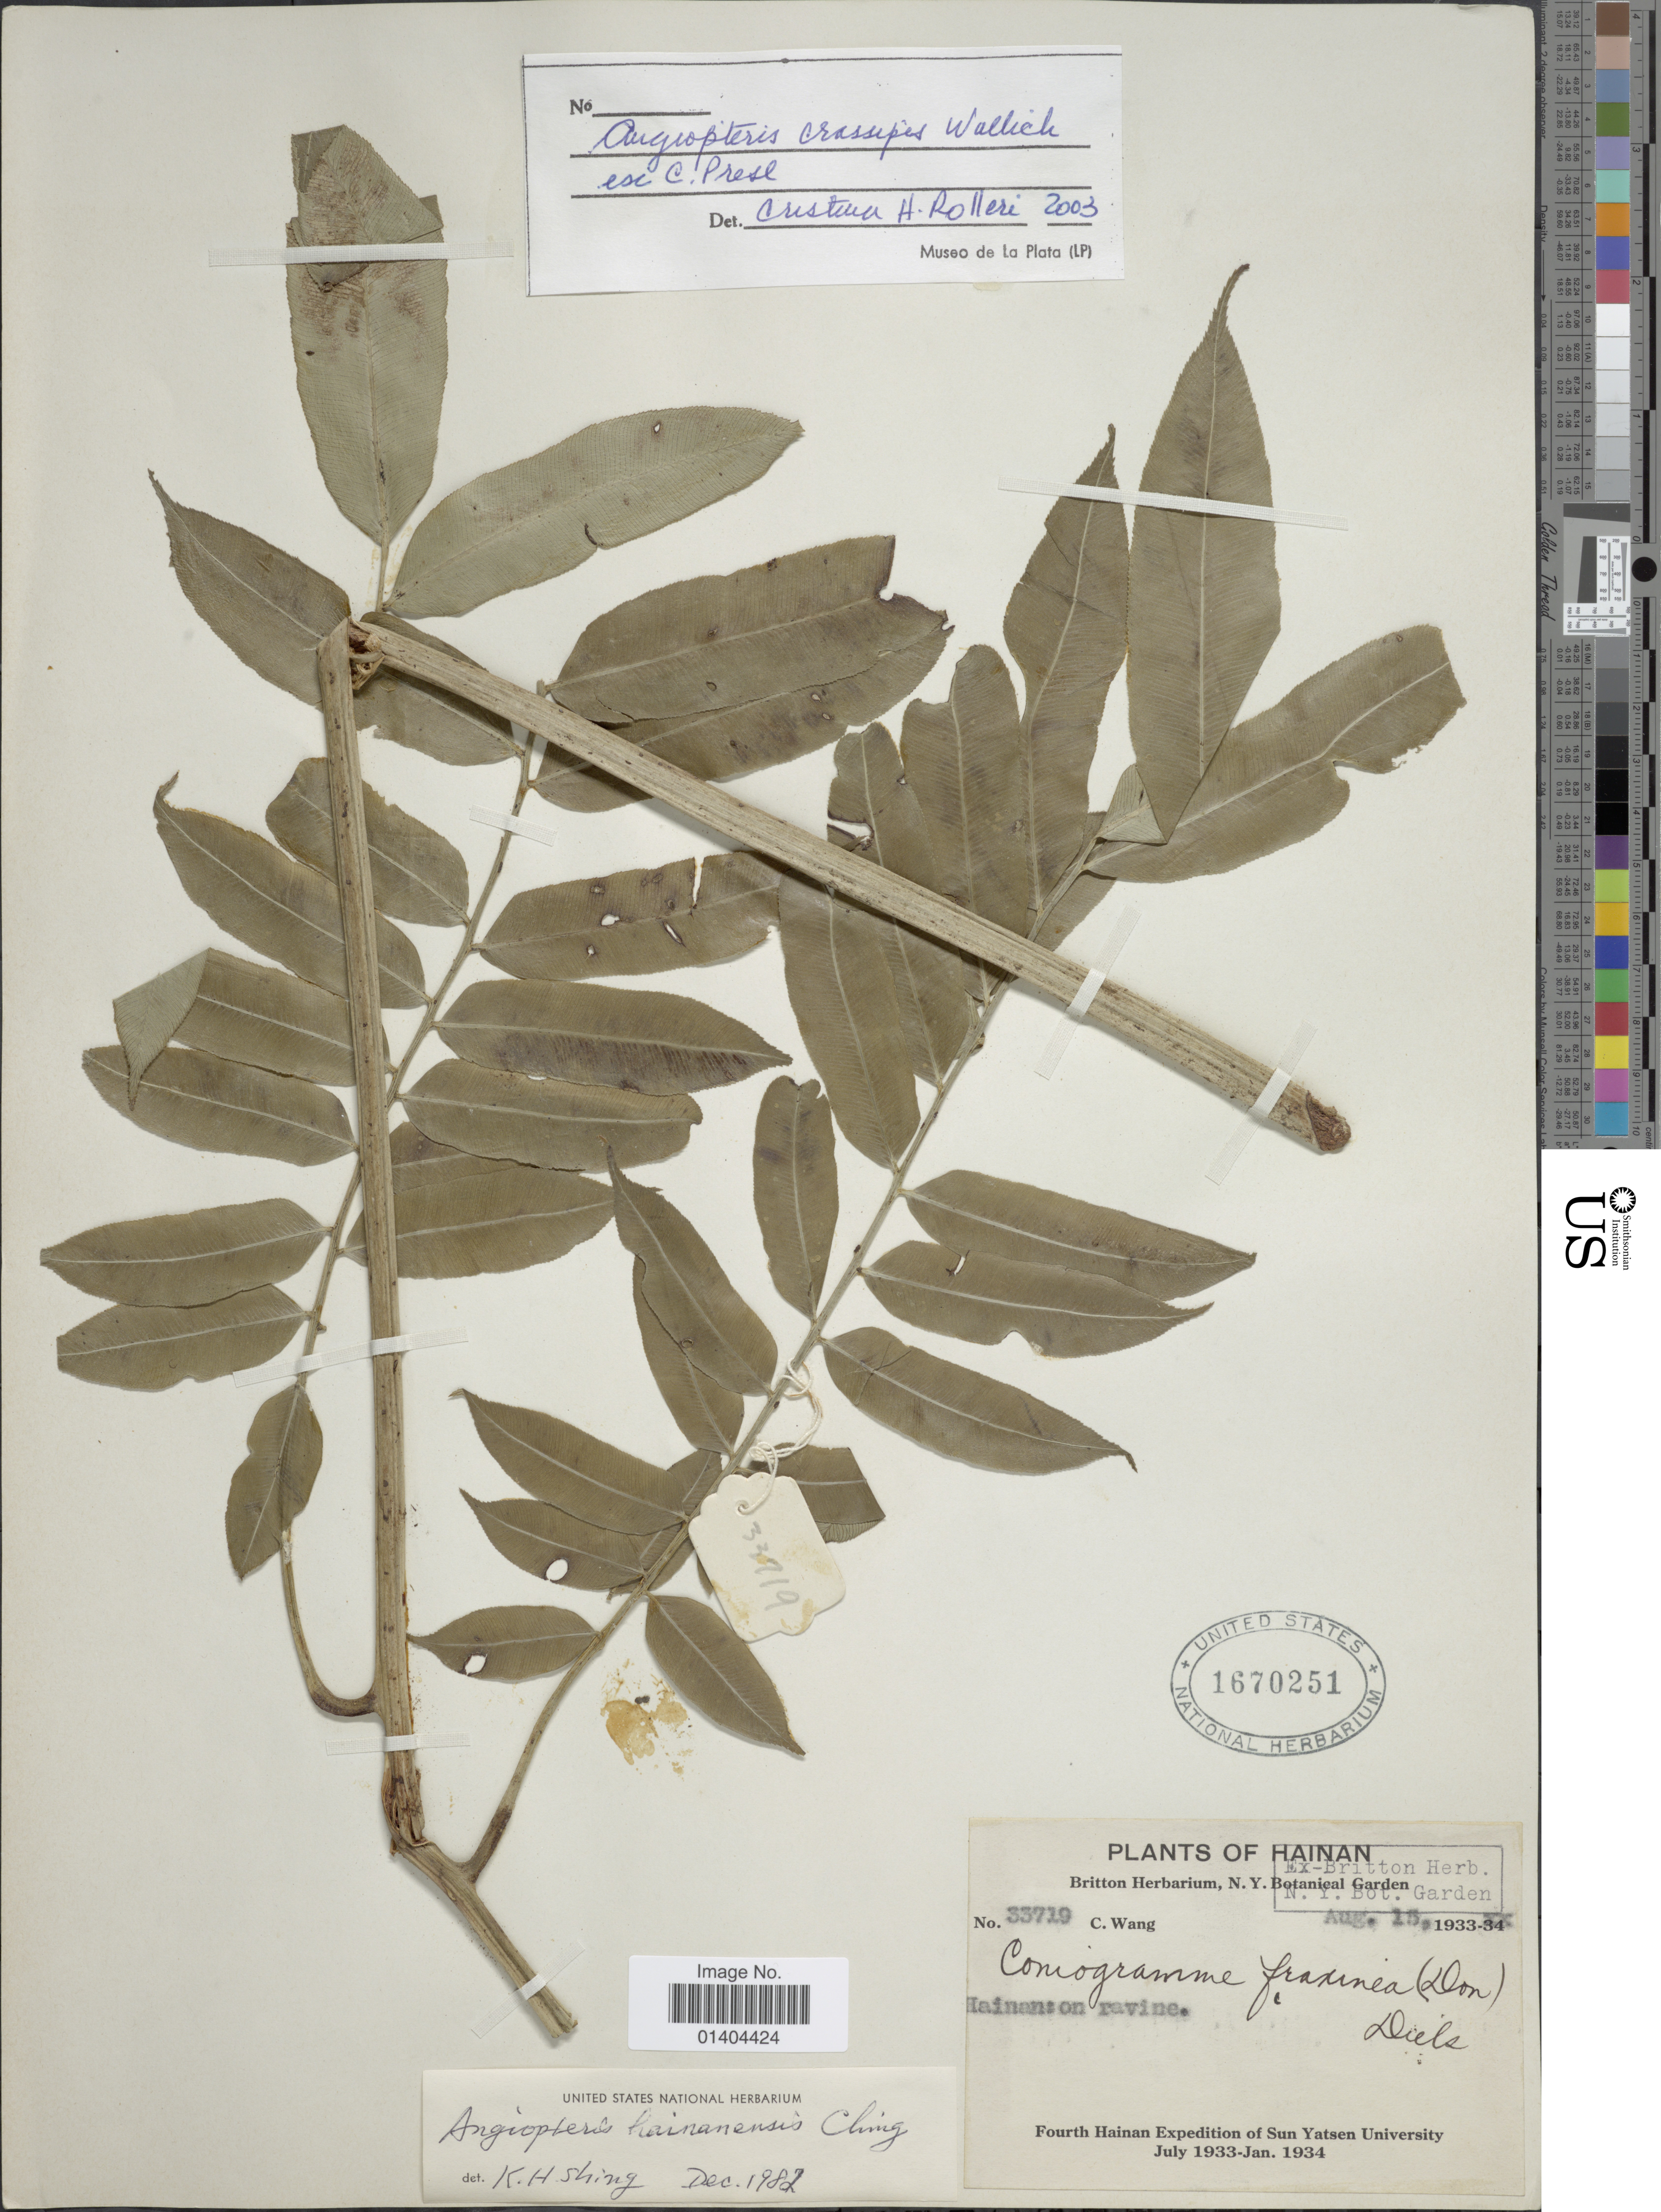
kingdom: Plantae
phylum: Tracheophyta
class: Polypodiopsida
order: Marattiales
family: Marattiaceae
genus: Angiopteris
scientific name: Angiopteris crassipes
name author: Wall. ex C. Presl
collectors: C. Wang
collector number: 33719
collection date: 1933-08-13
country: China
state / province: Hainan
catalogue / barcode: US 1670251